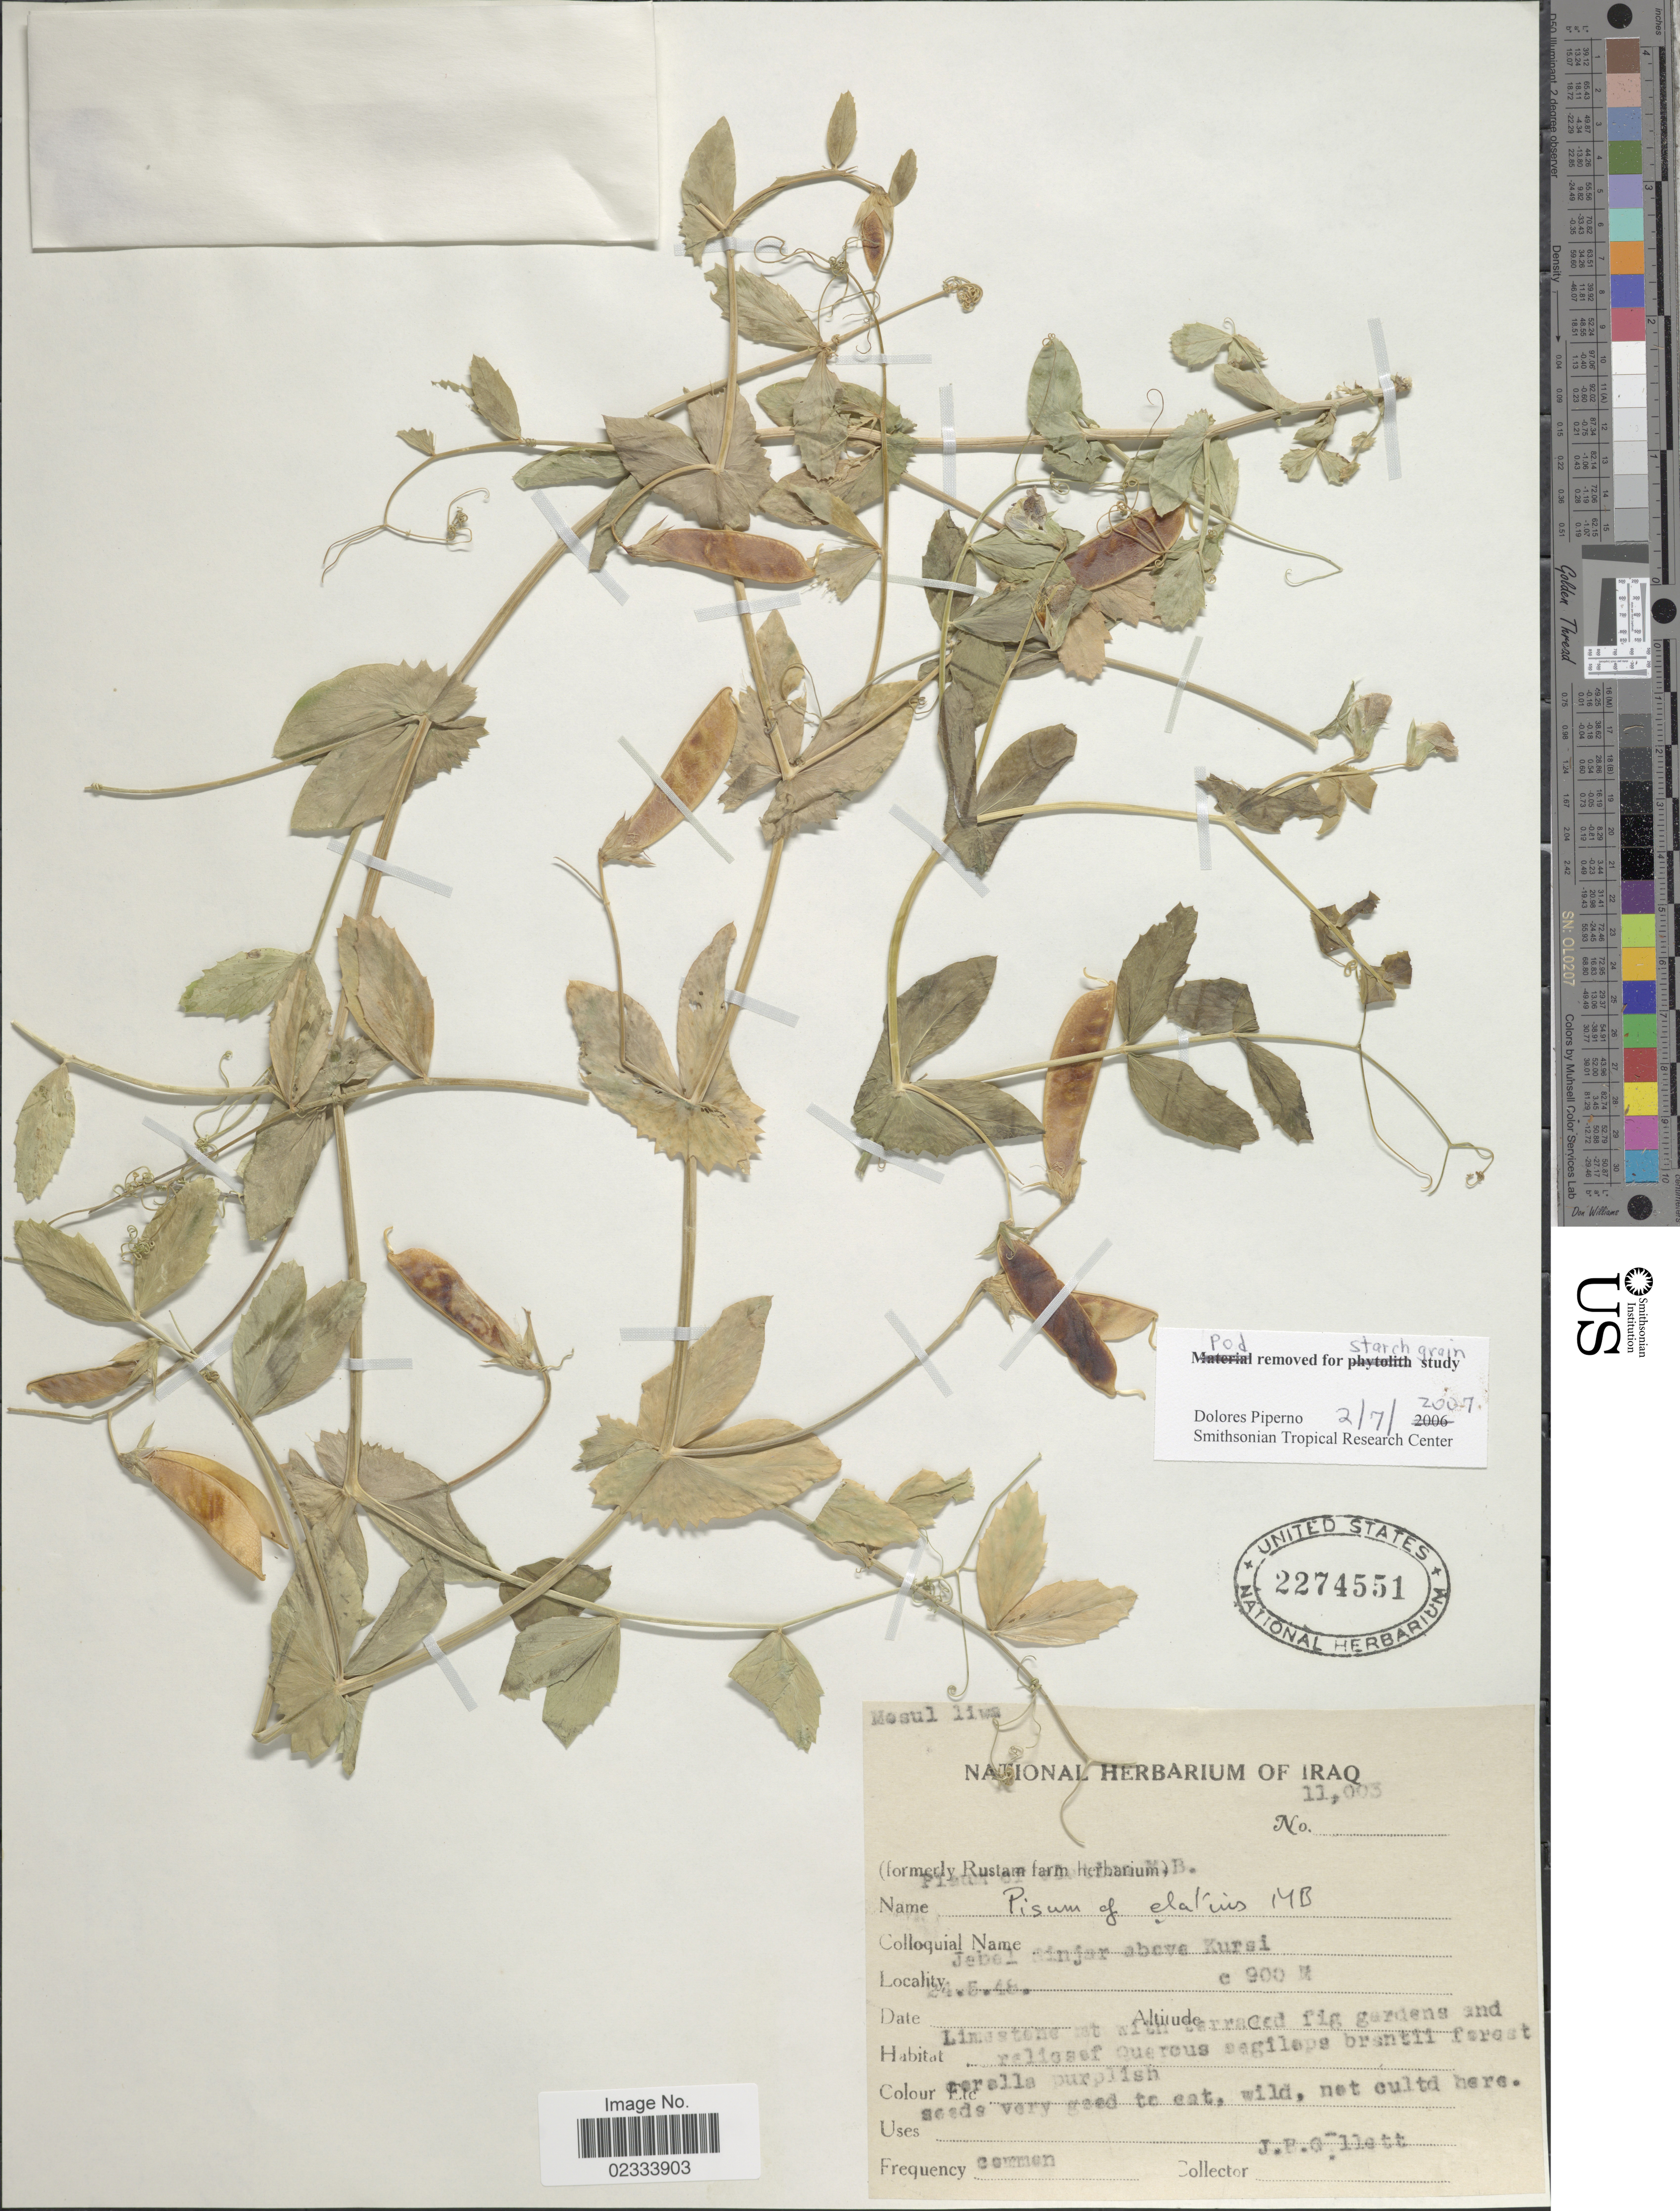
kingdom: Plantae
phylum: Tracheophyta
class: Magnoliopsida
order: Fabales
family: Fabaceae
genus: Pisum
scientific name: Pisum elatius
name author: M. Bieb.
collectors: J. B. Gillett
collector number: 11003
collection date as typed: Transcribed d/m/y: 24/5/48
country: Iraq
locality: Jebel Sinjar above Kursi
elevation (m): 900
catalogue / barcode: US 2274551